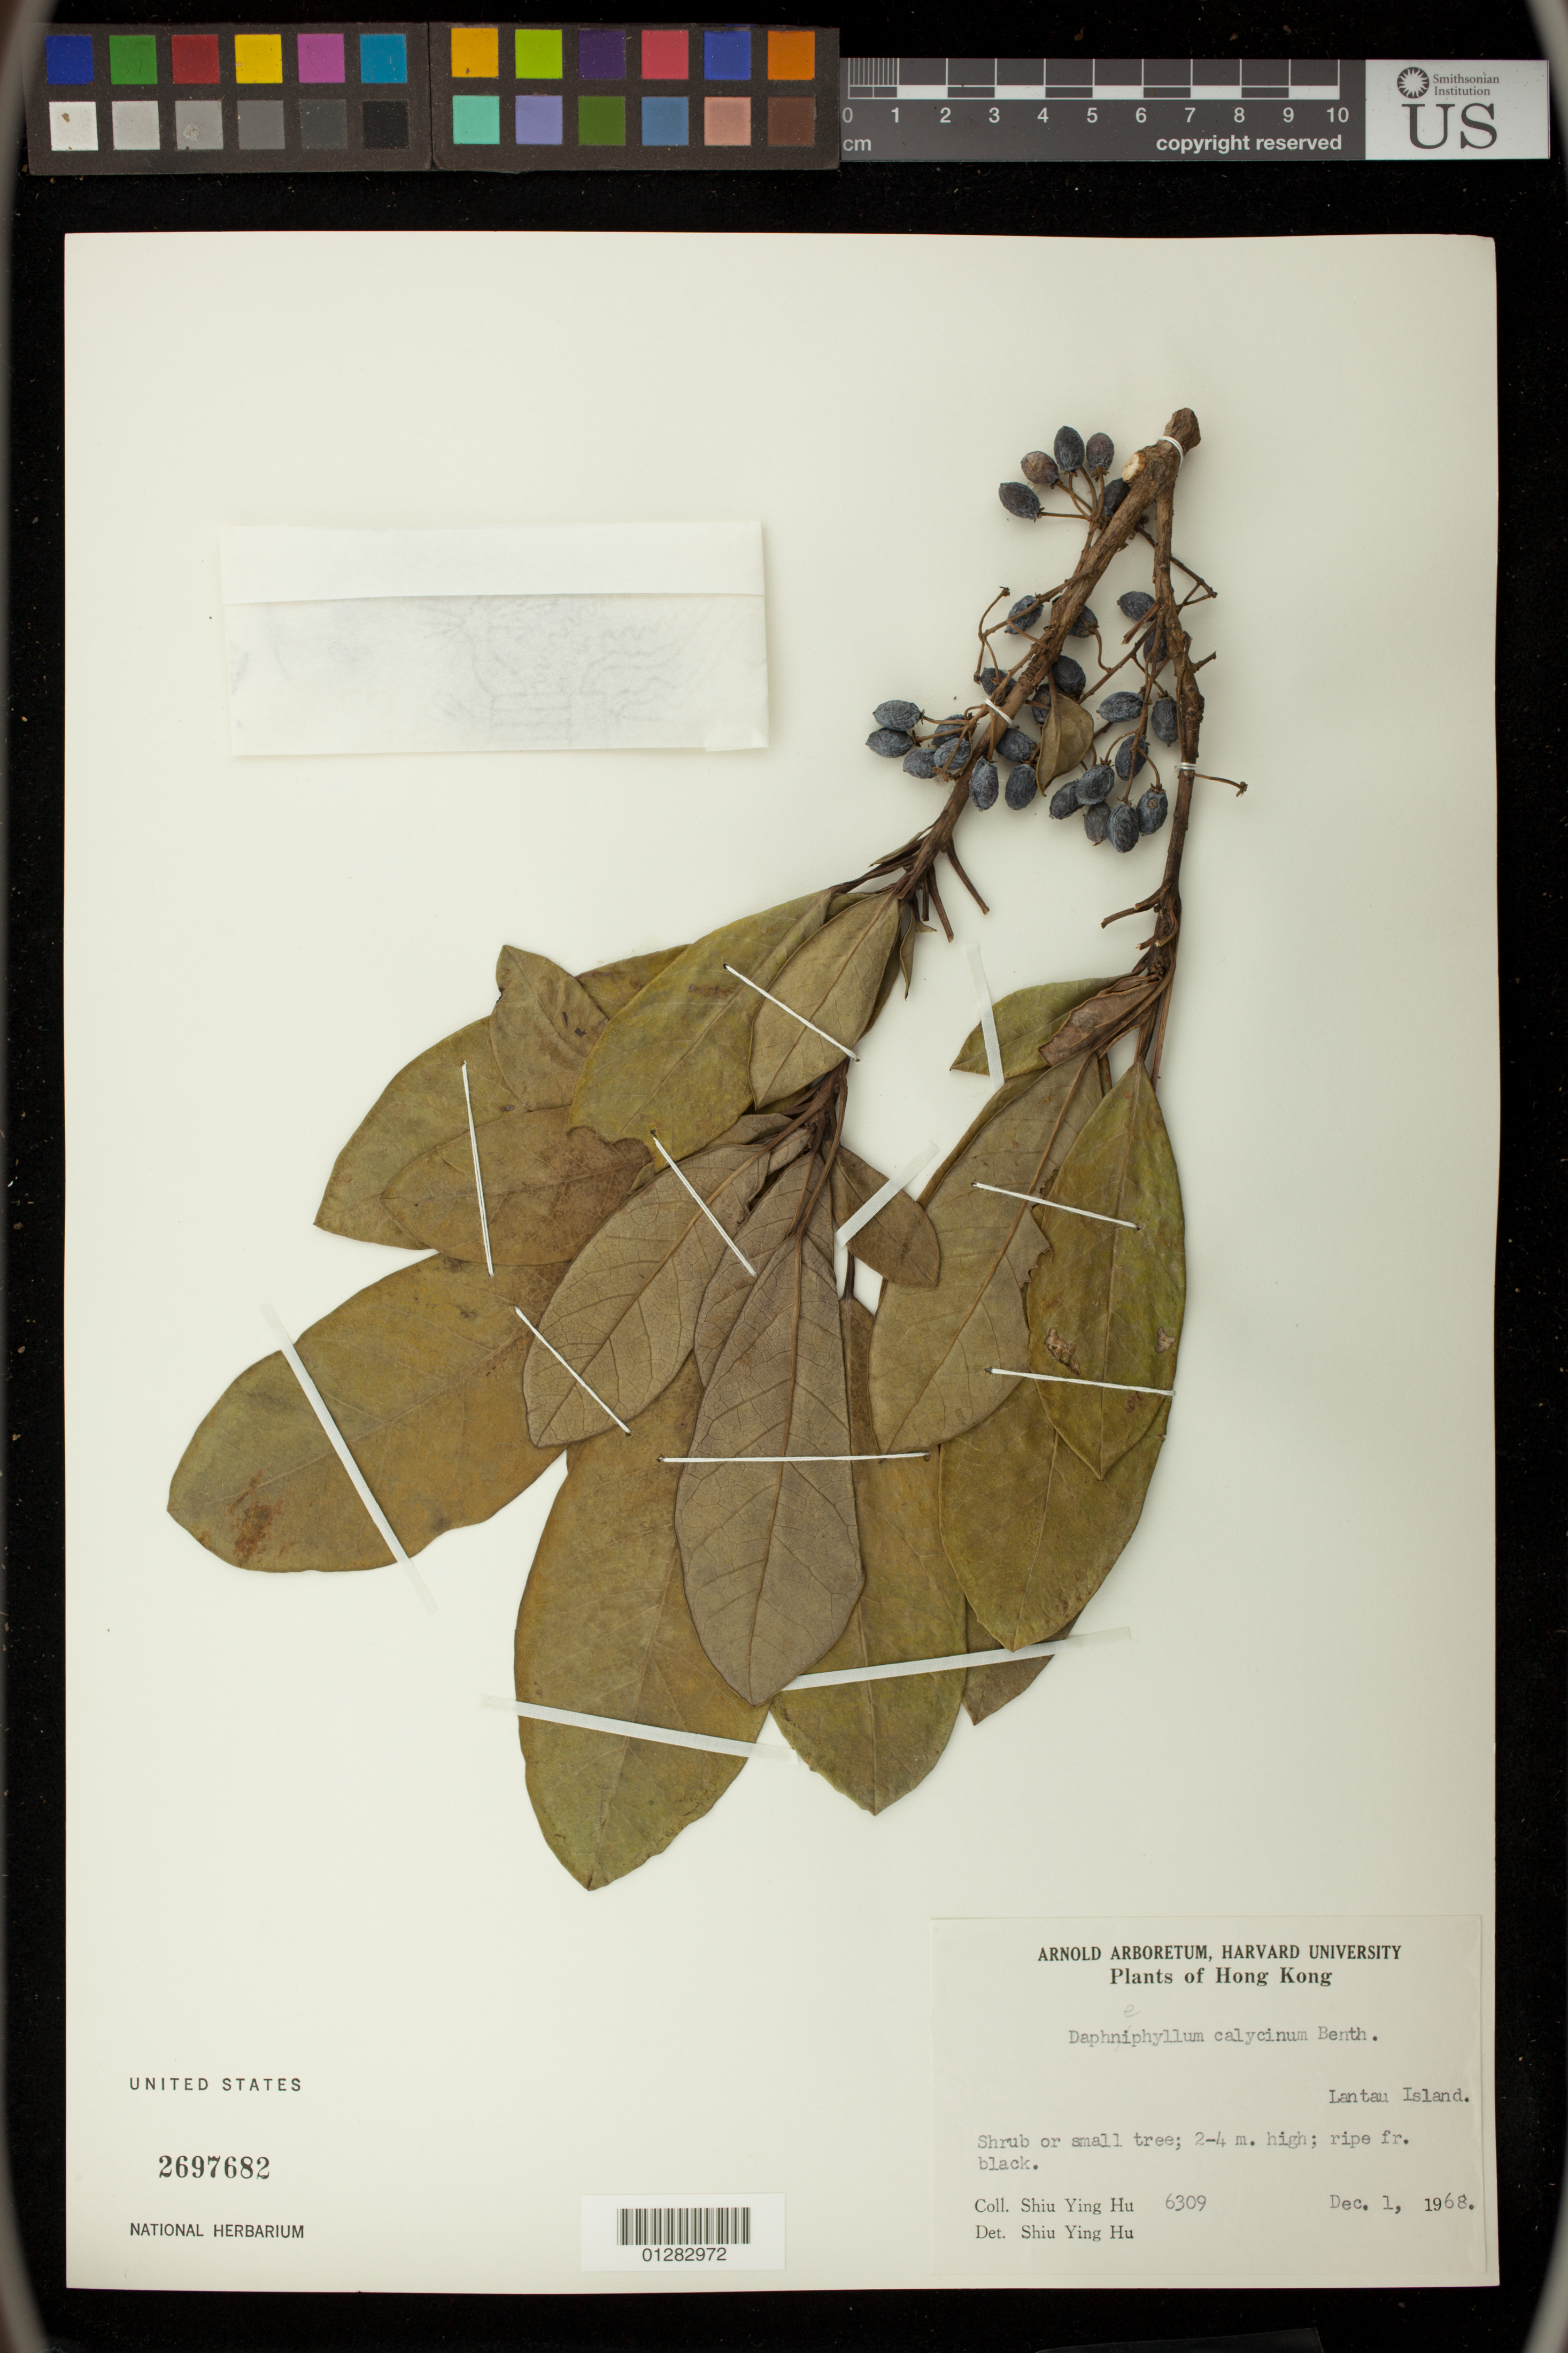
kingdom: Plantae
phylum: Tracheophyta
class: Magnoliopsida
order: Saxifragales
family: Daphniphyllaceae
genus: Daphniphyllum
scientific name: Daphniphyllum calycinum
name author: Benth.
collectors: Y. Shiu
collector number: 6309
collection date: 1968-12-01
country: China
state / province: Hong Kong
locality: Lantau Island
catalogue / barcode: US 2697682